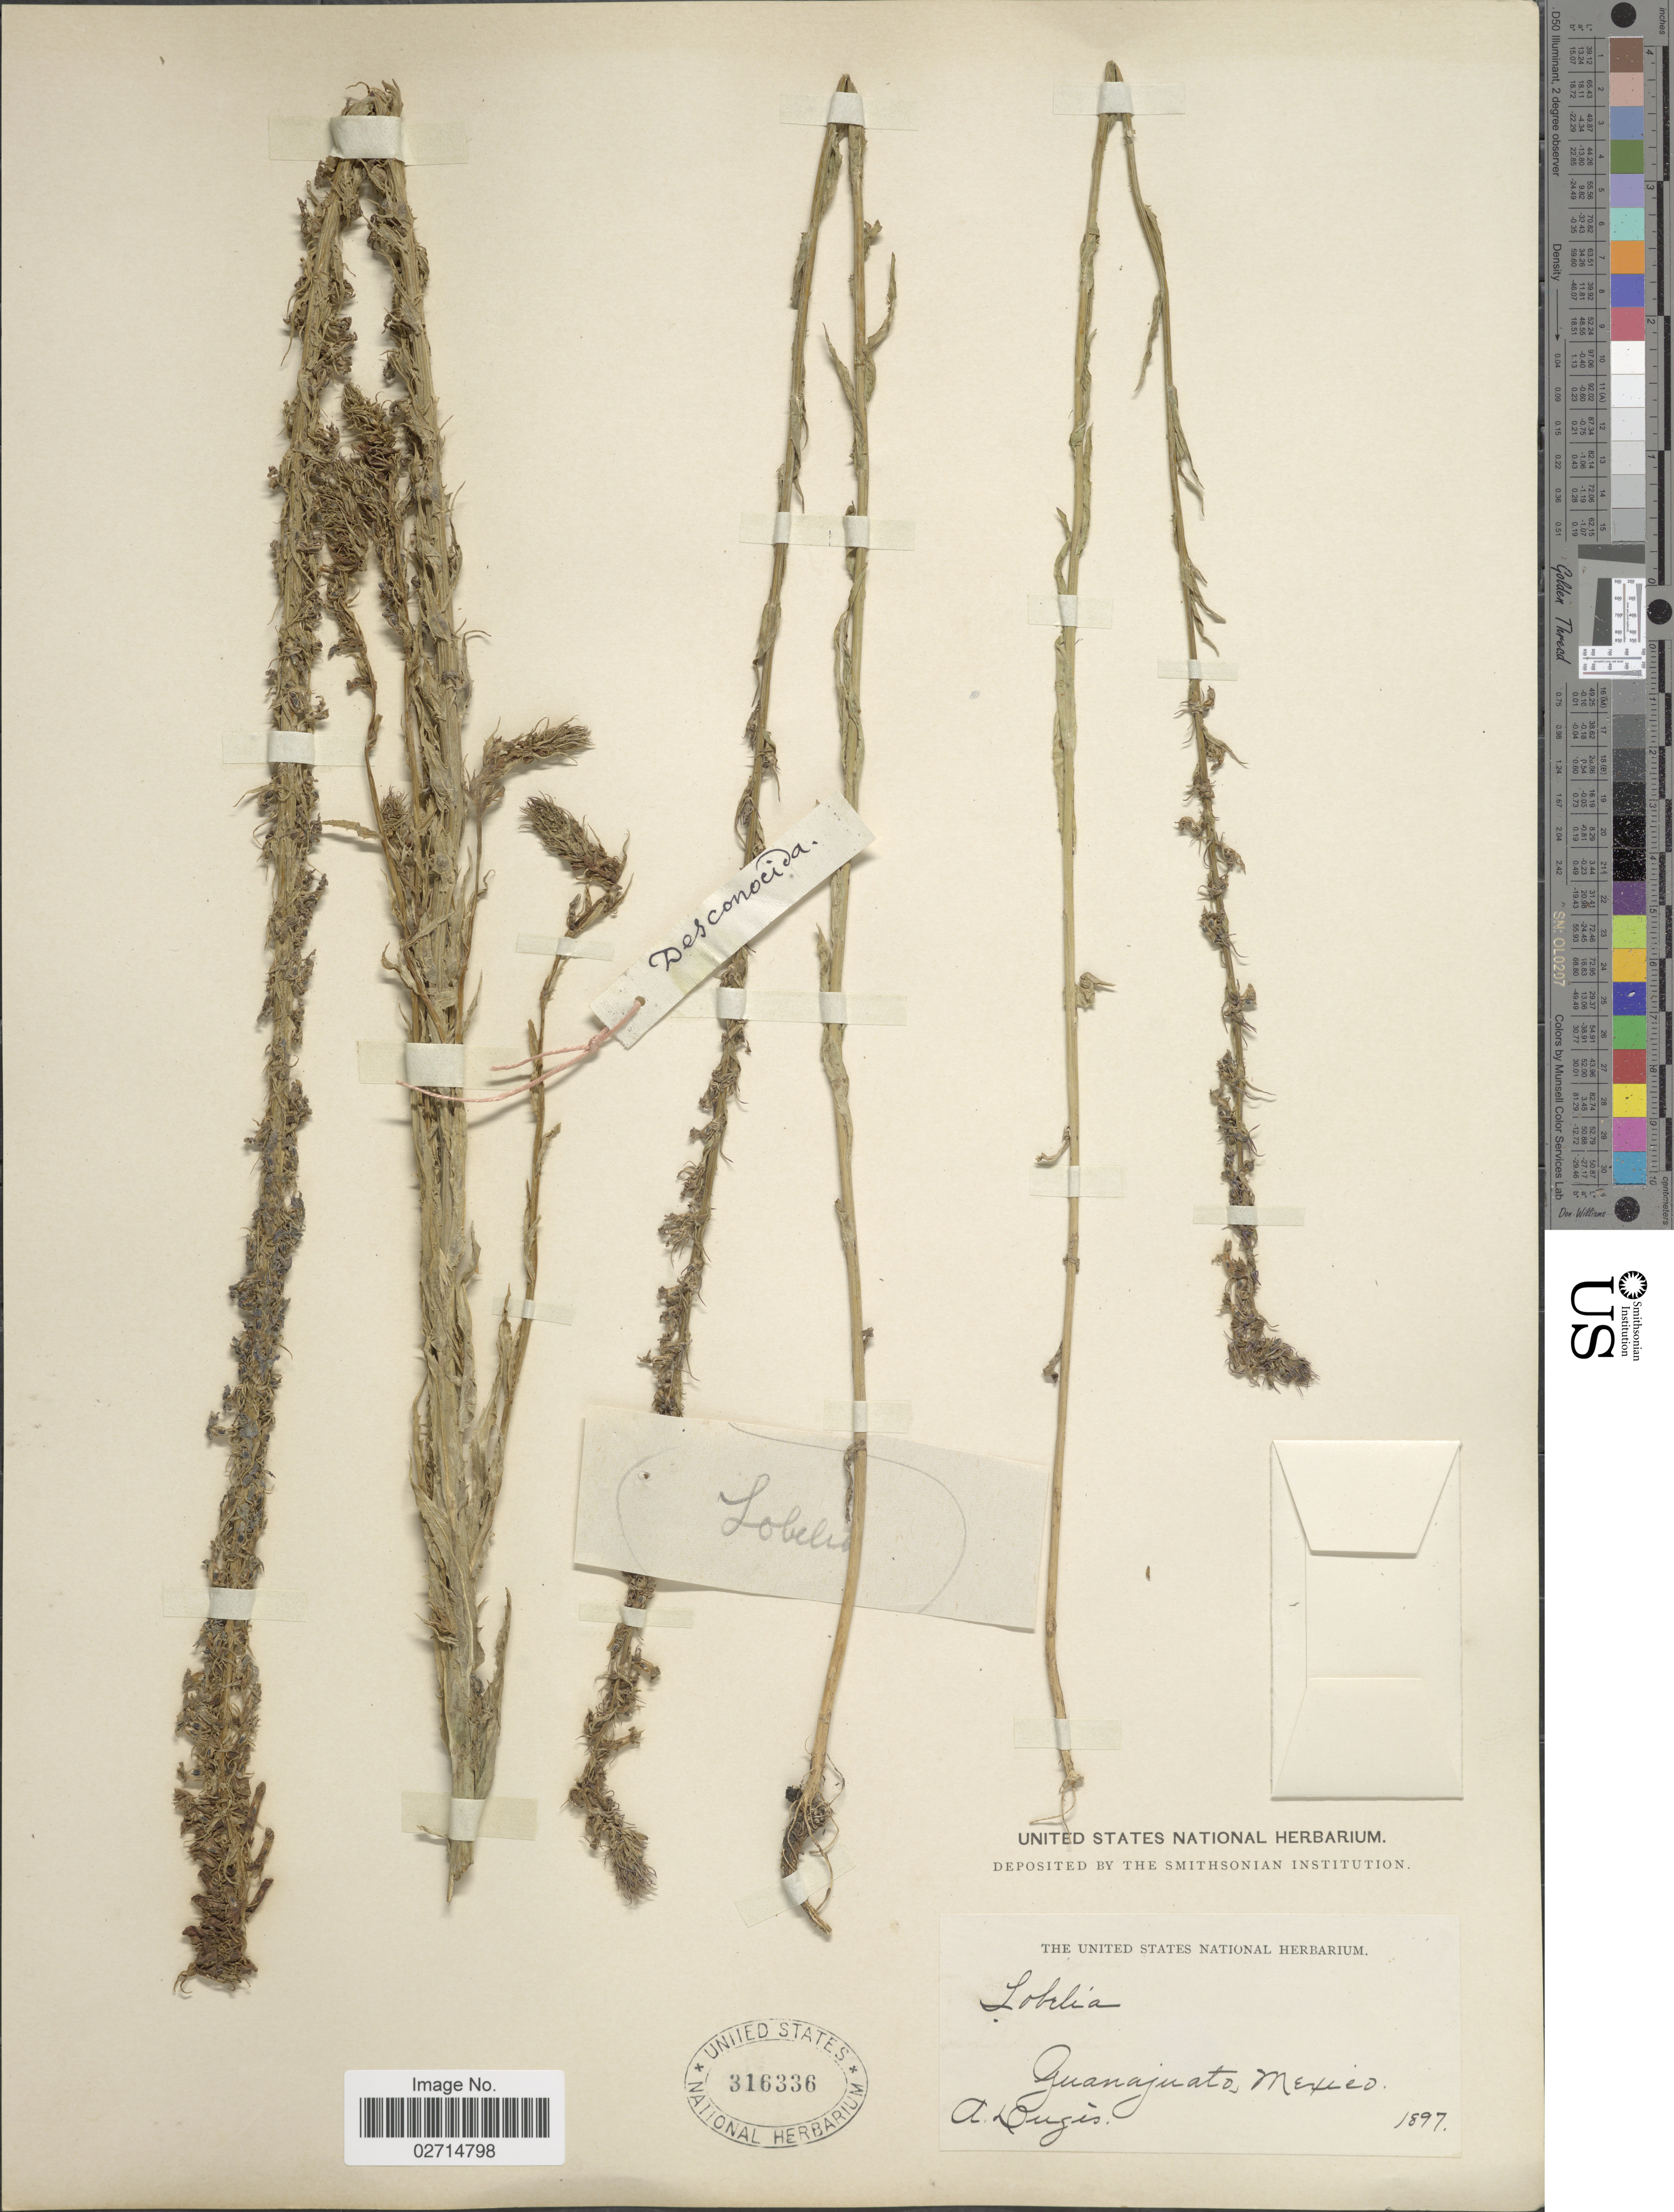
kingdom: Plantae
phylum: Tracheophyta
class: Magnoliopsida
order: Asterales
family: Campanulaceae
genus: Lobelia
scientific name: Lobelia fenestralis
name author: Cav.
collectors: A. Duges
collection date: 1897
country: Mexico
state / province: Guanajuato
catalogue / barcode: US 316336